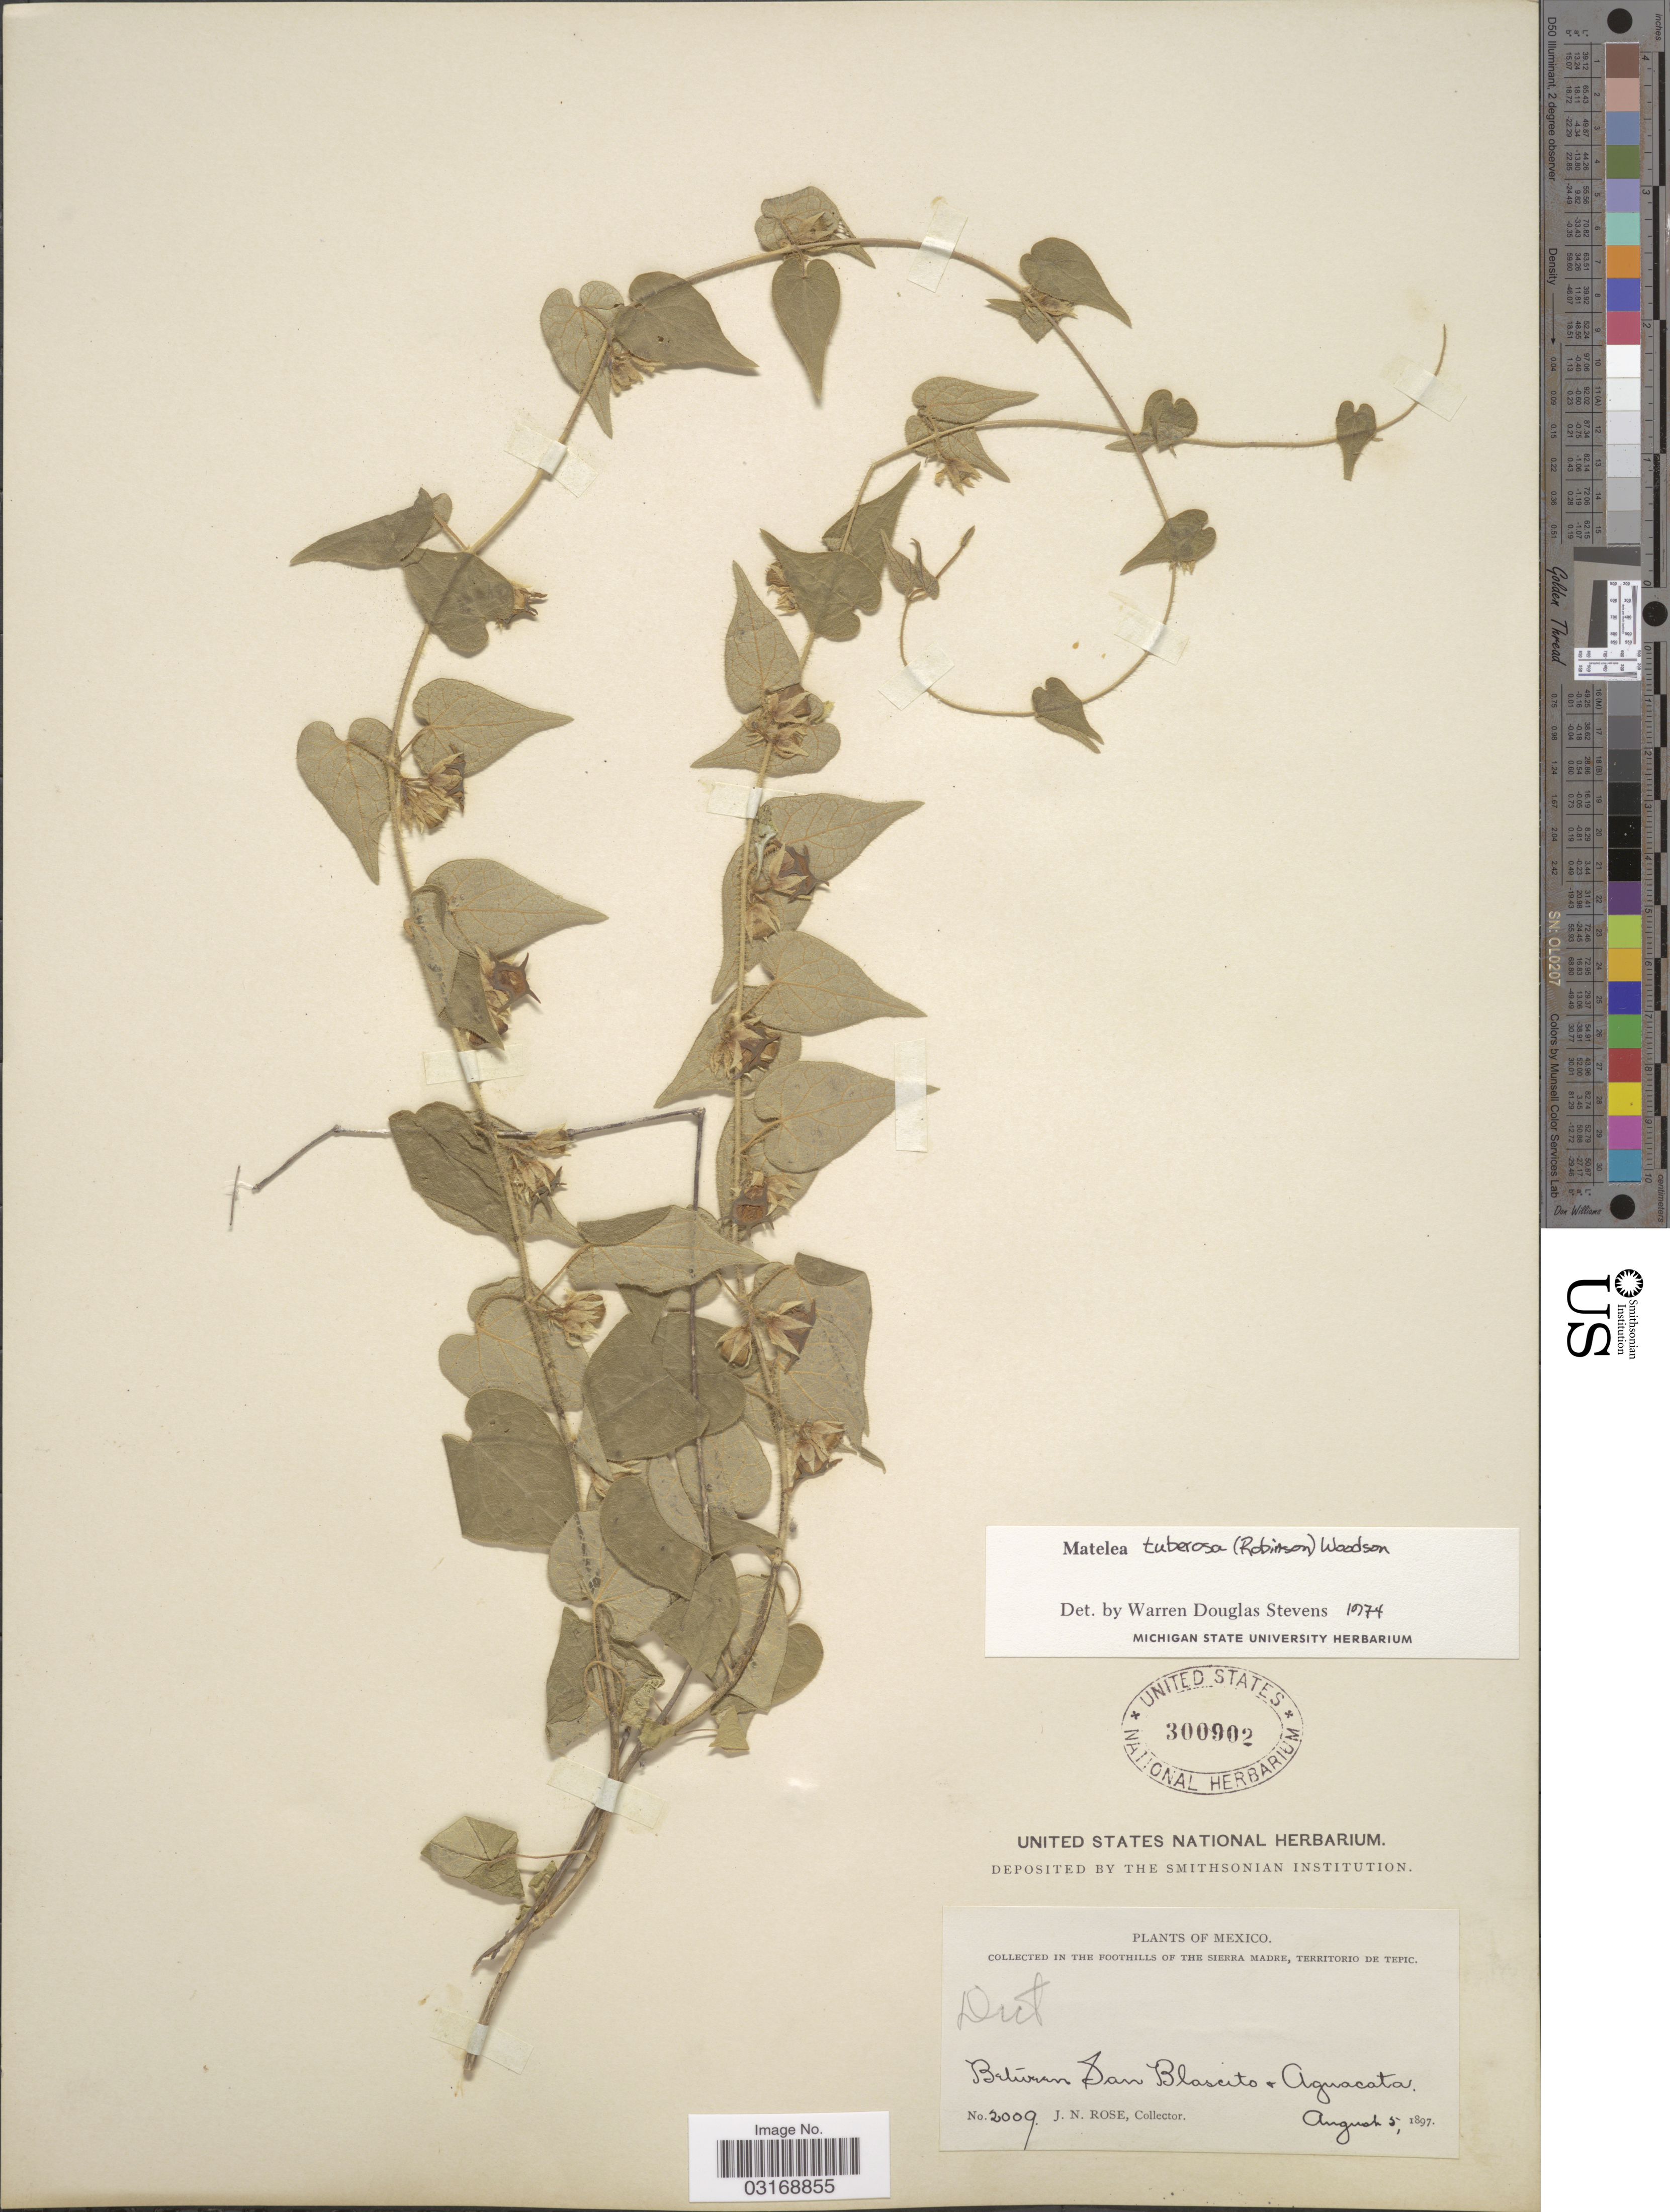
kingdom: Plantae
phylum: Tracheophyta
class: Magnoliopsida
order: Gentianales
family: Apocynaceae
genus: Matelea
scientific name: Matelea tuberosa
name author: (B.L. Rob.) Woodson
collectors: J. N. Rose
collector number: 2009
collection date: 1897-08-05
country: Mexico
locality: Collected in the foothills of the Sierra Madre, Territorio de Tepic. Between San Blascito + Aguacata.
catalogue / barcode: US 300902